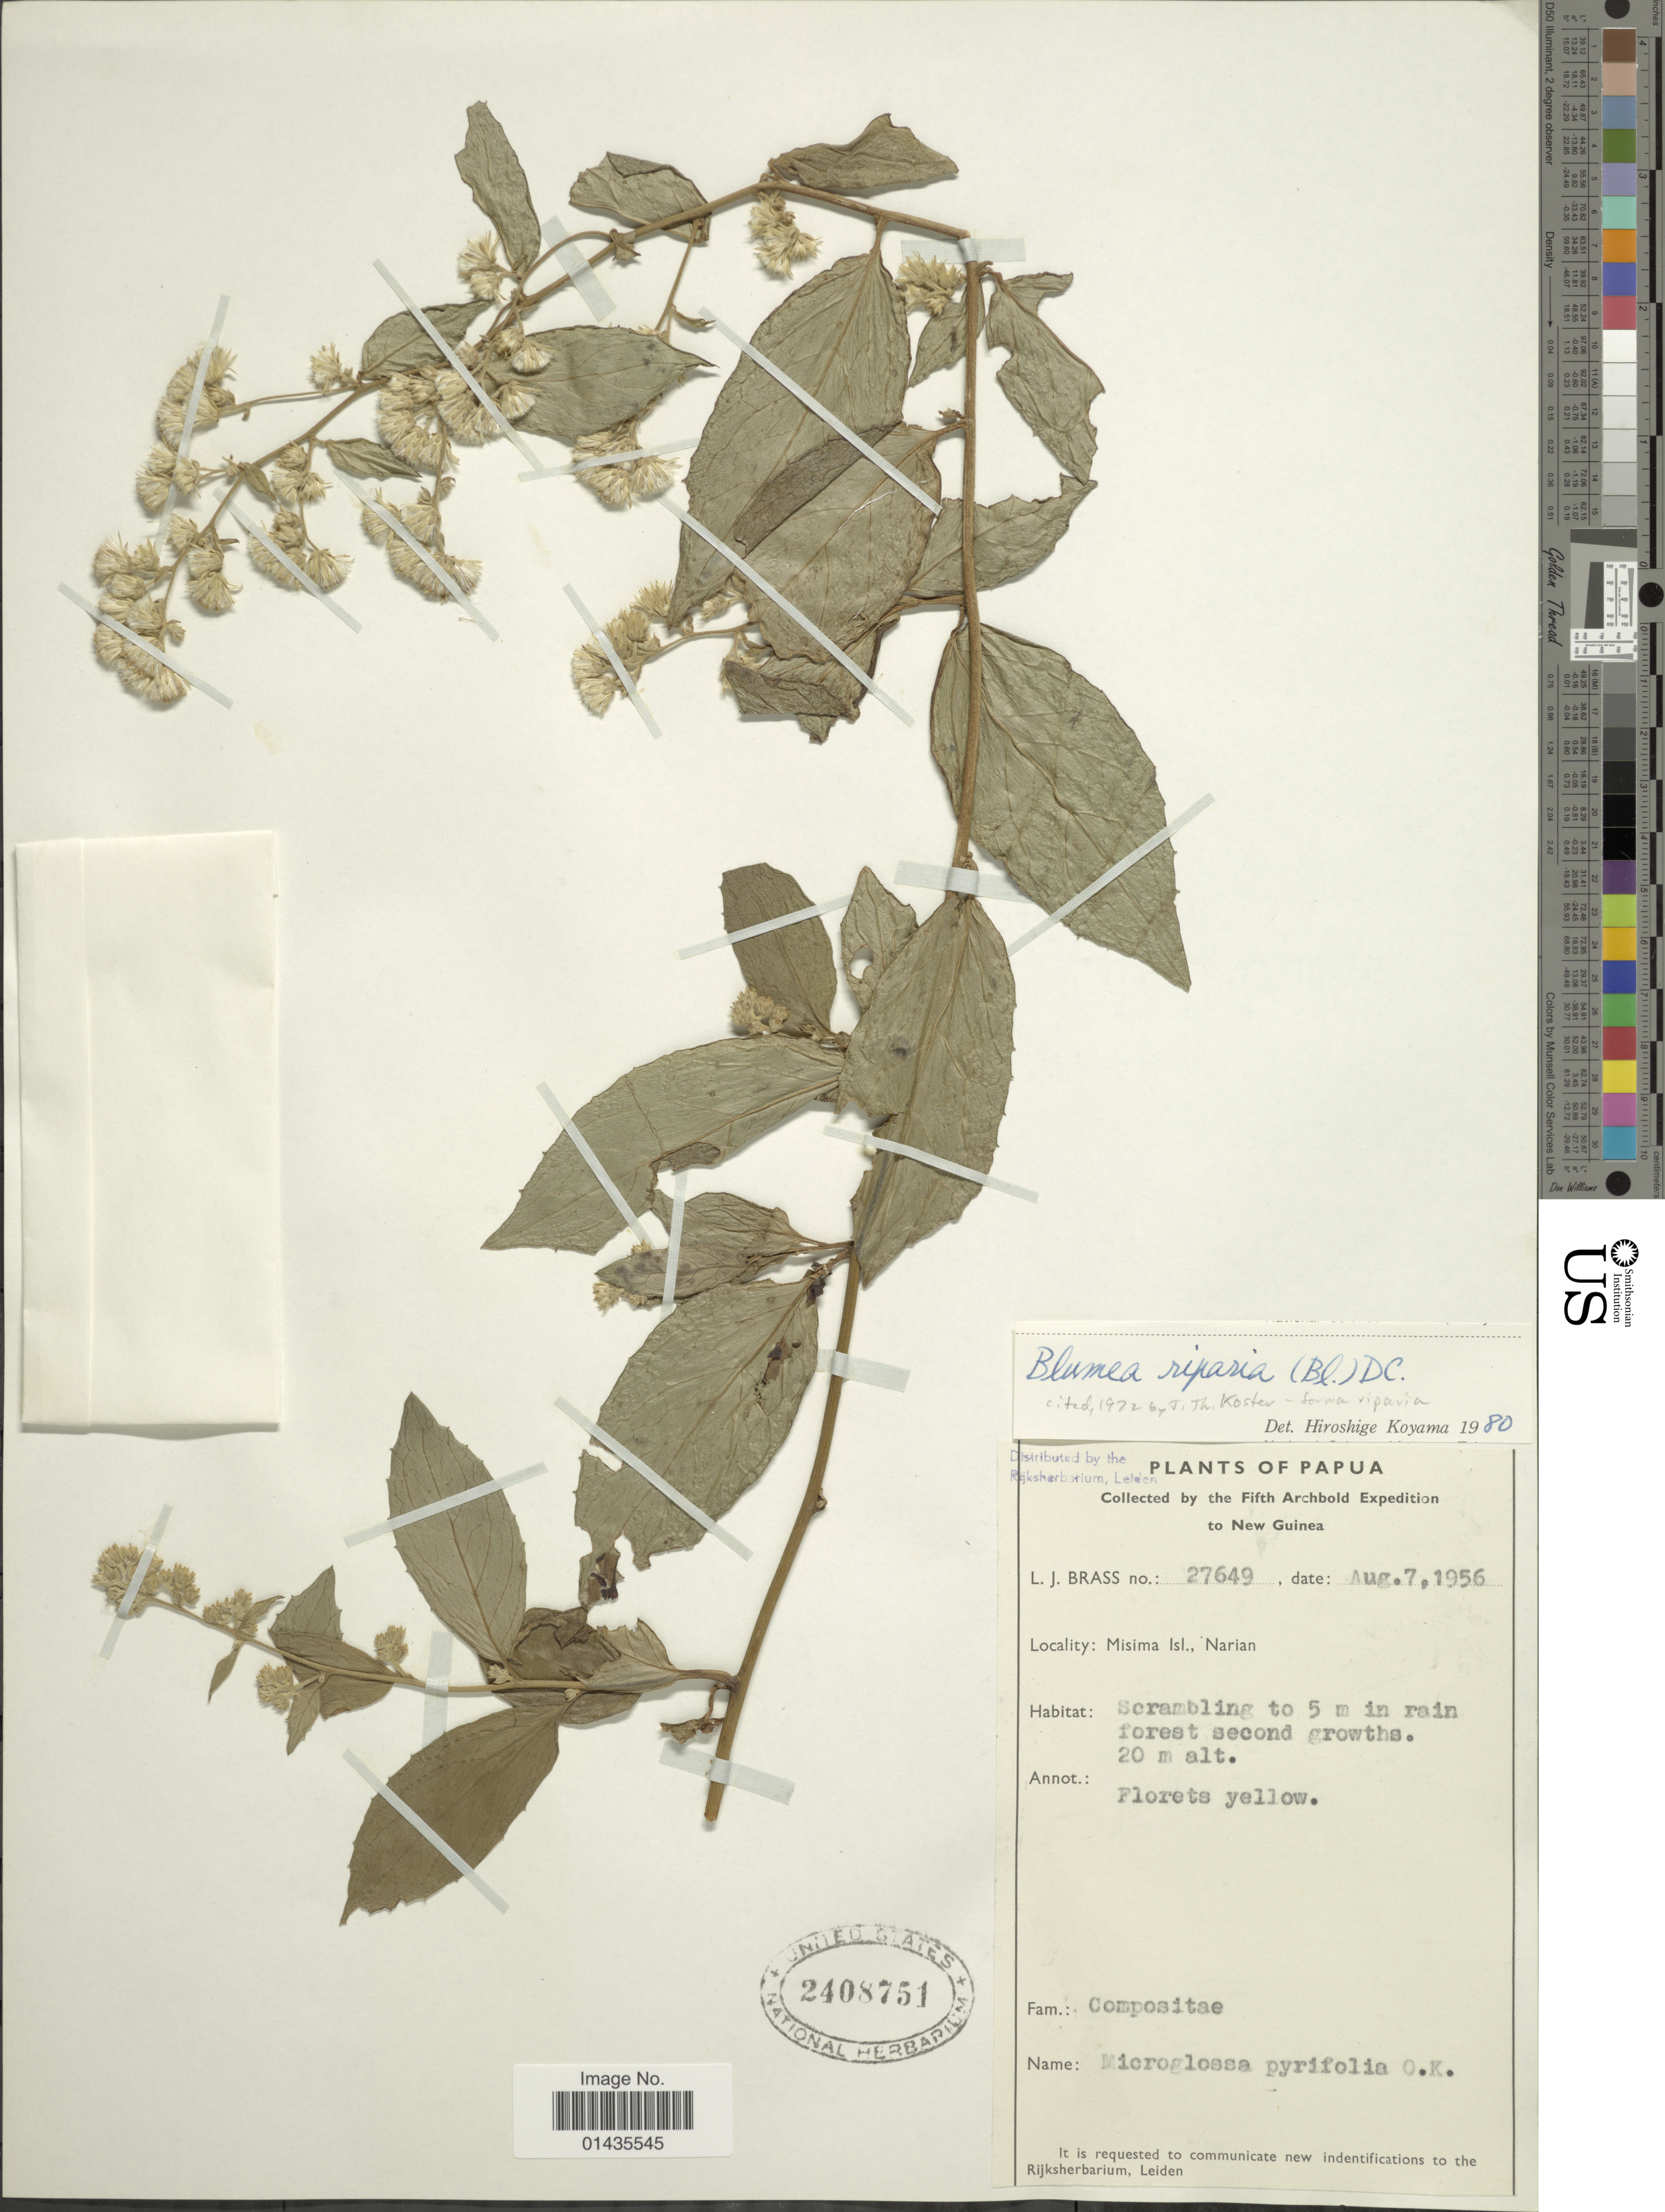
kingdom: Plantae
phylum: Tracheophyta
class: Magnoliopsida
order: Asterales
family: Asteraceae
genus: Blumea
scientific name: Blumea riparia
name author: (Blume) DC.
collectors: L. J. Brass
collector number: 27649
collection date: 1956-08-07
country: Papua New Guinea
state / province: Milne Bay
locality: Papua, New Guinea, Misima Isl., Narian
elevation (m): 20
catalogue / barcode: US 2408751